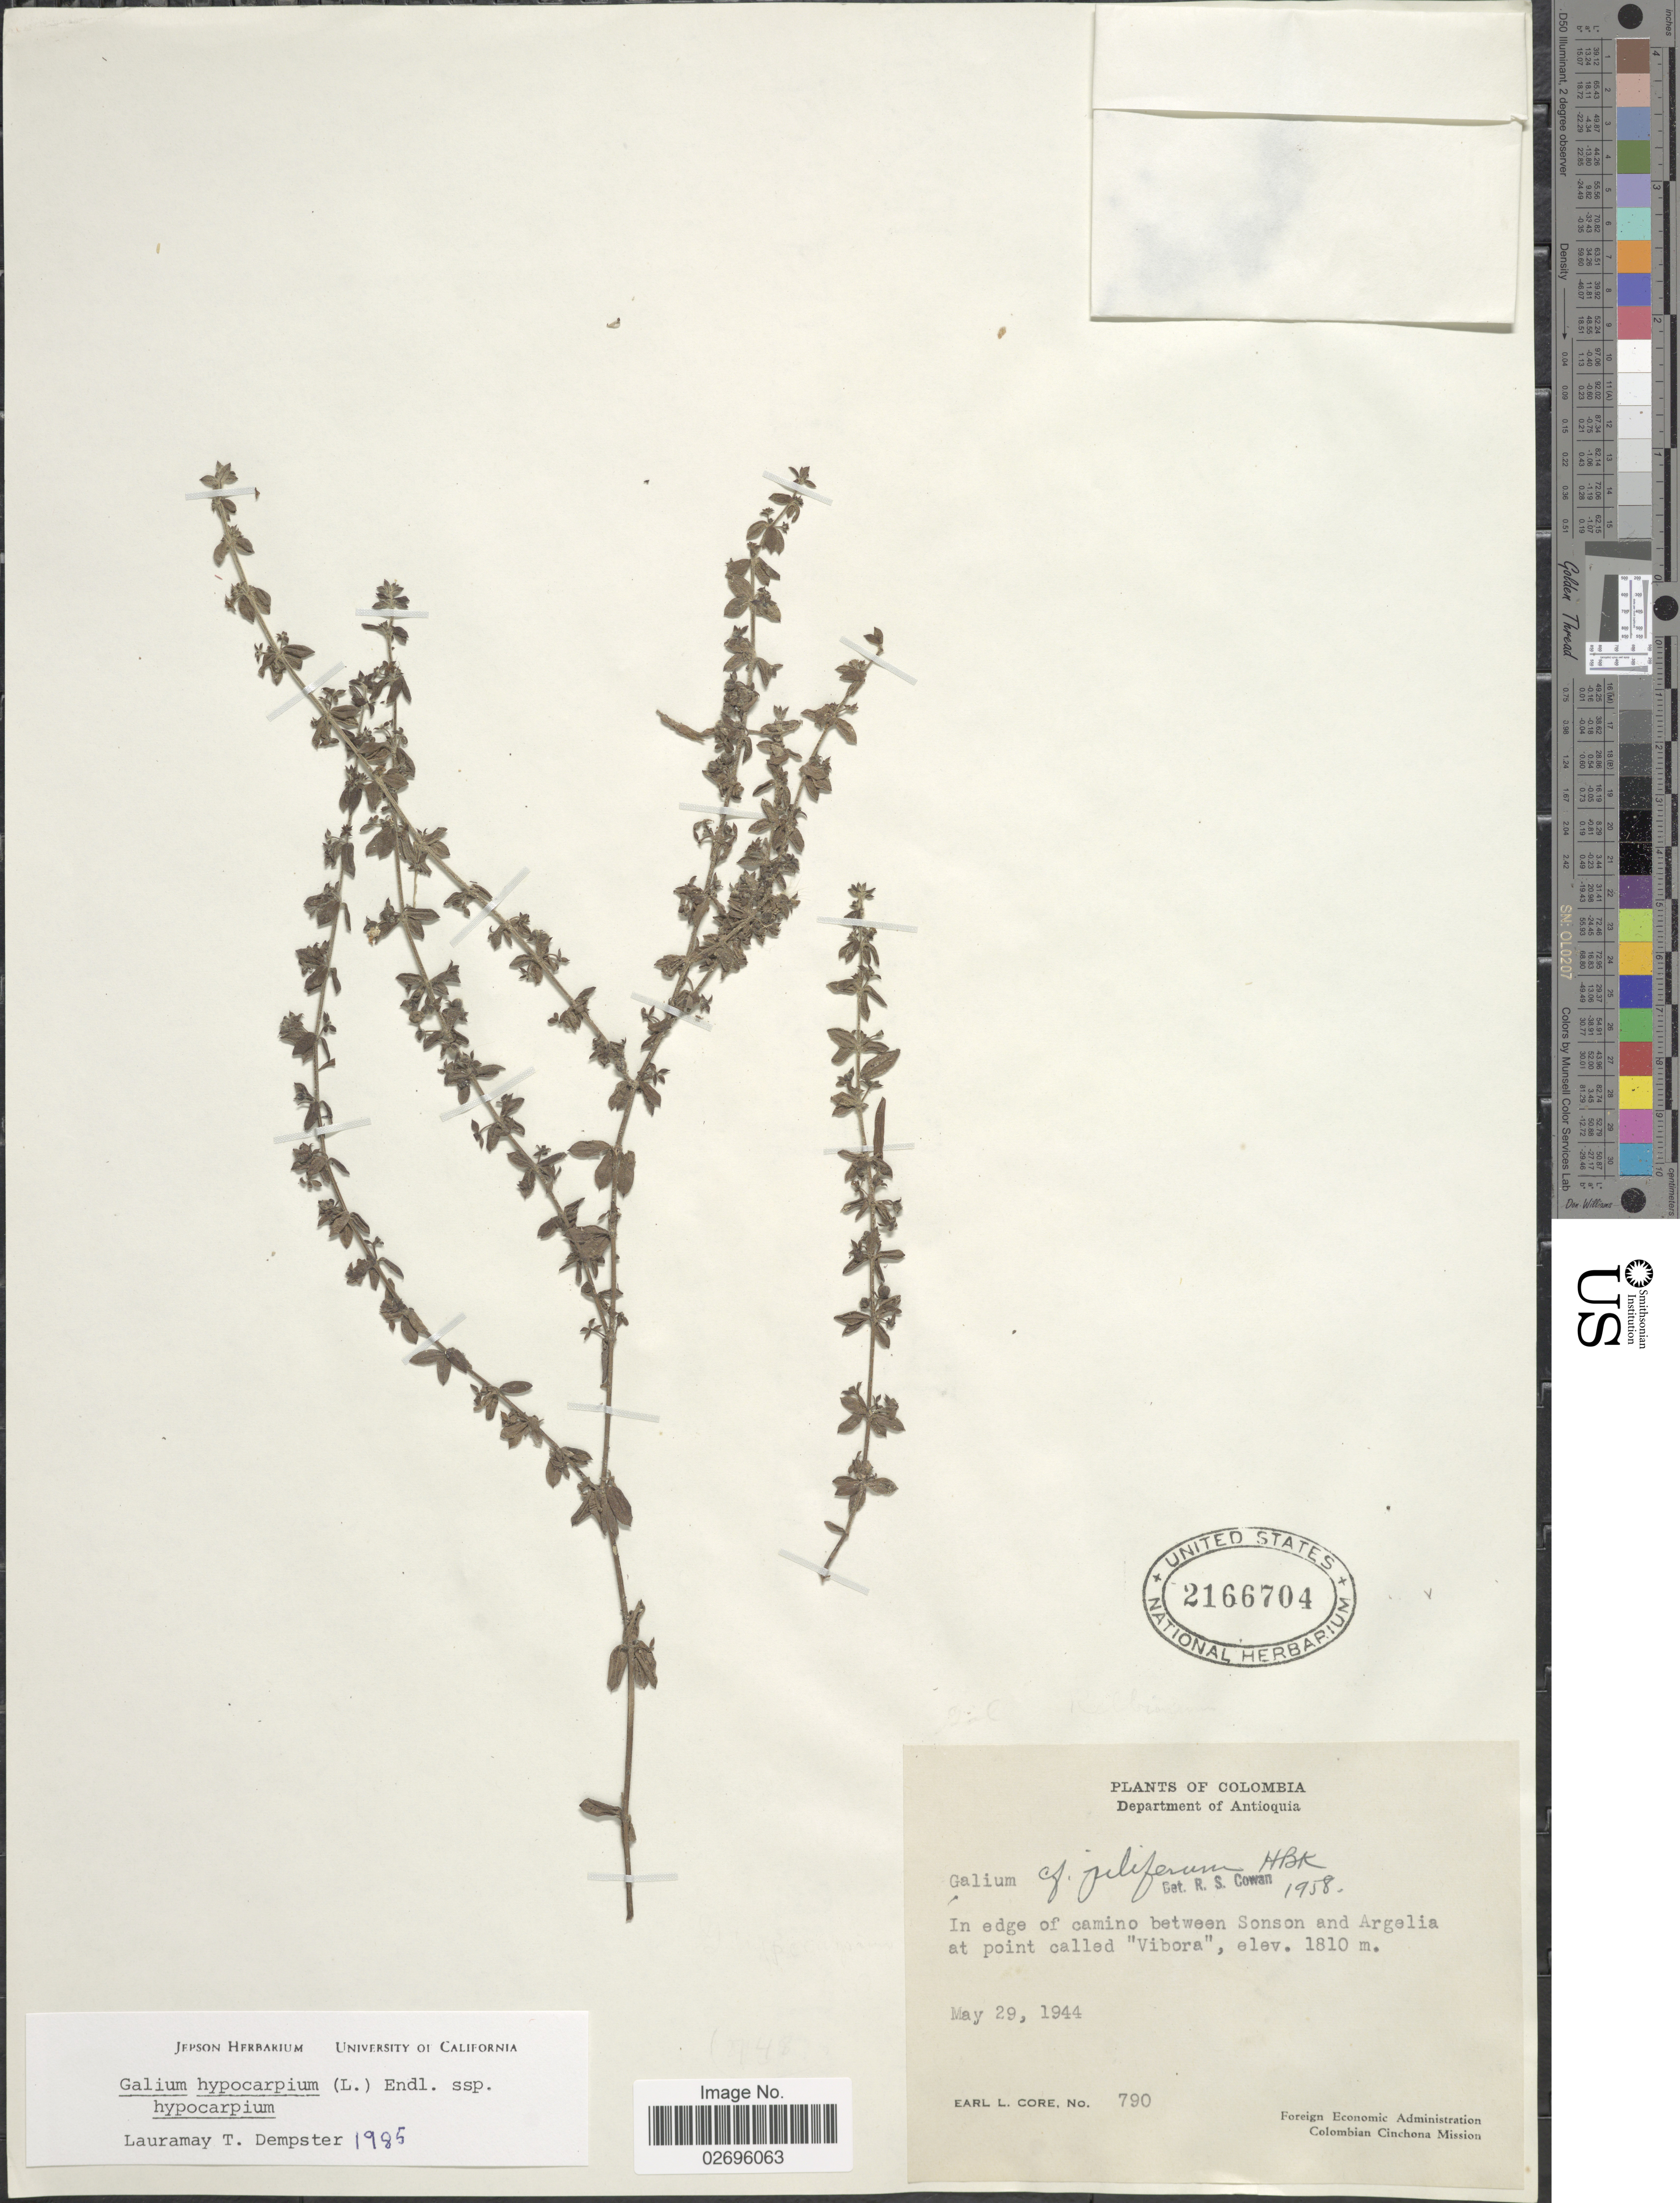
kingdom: Plantae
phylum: Tracheophyta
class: Magnoliopsida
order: Gentianales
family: Rubiaceae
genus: Galium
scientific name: Galium hypocarpium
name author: (L.) Endl. ex Griseb.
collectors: E. L. Core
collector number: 790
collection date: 1944-05-29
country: Colombia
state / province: Antioquia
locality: Department of Antioquia. In edge of camino between Sonson and Argelia at point called "Vibora".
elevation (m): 1810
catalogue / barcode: US 2166704